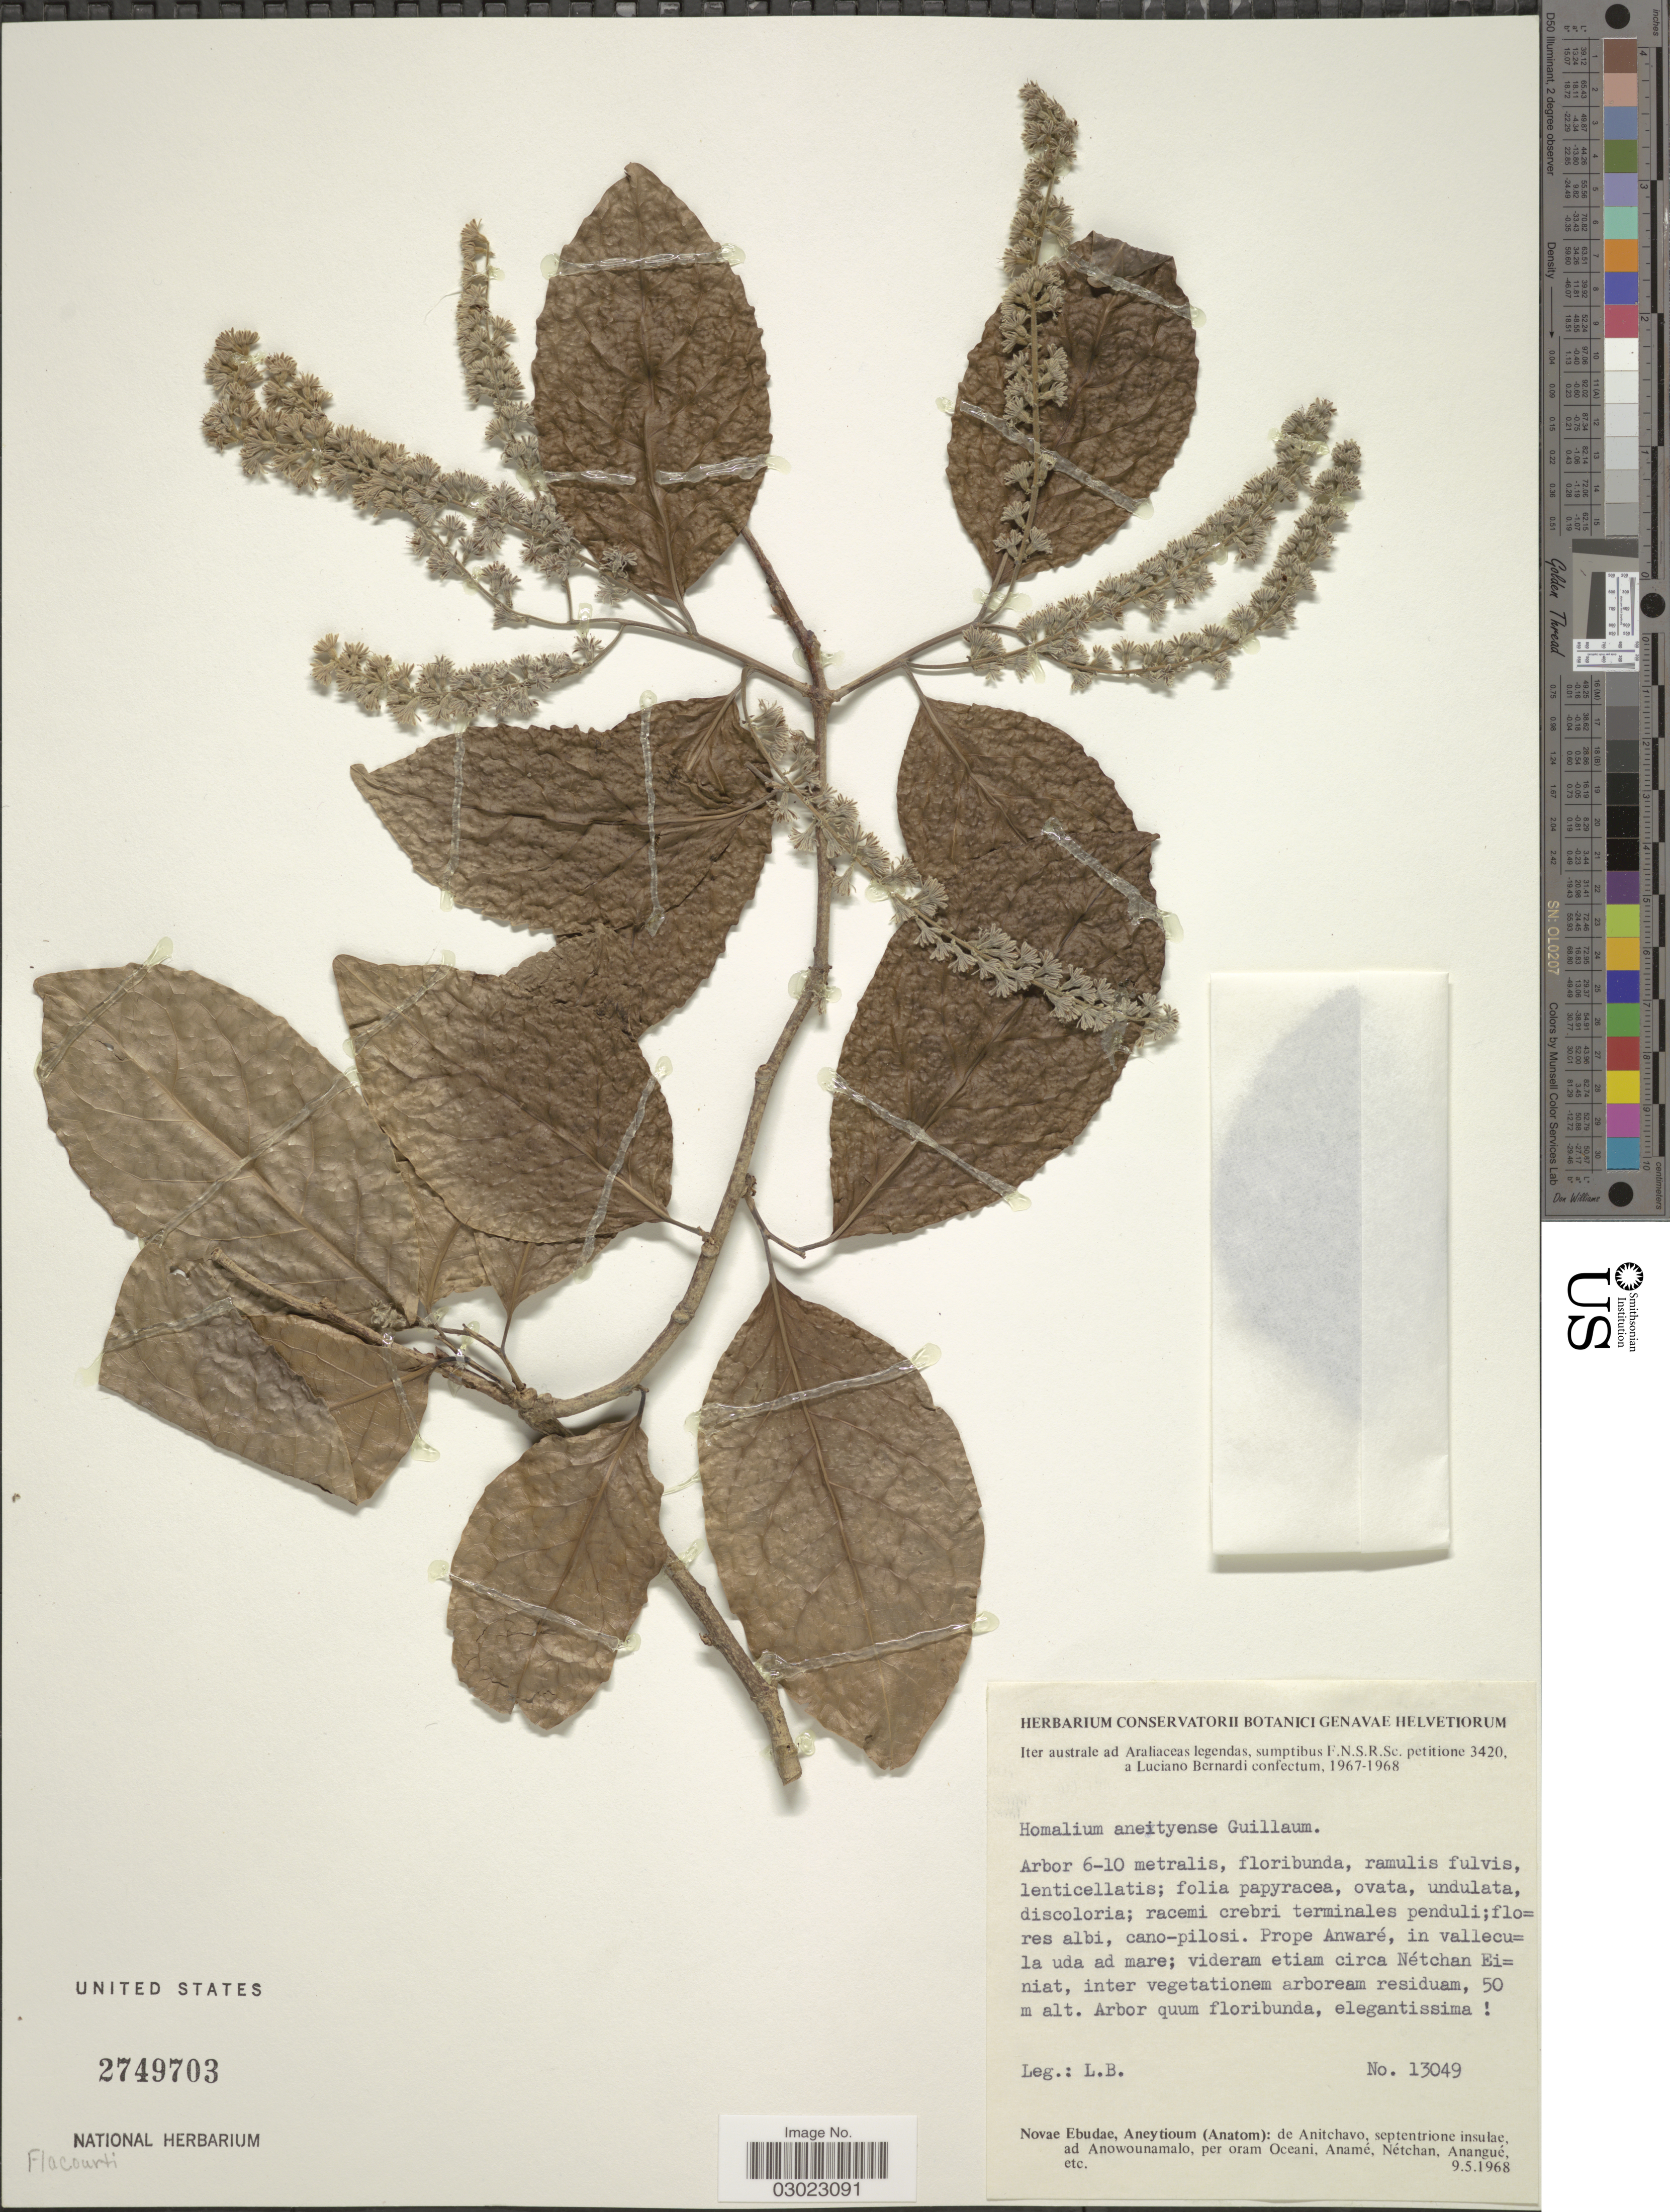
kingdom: Plantae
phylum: Tracheophyta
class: Magnoliopsida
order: Malpighiales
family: Salicaceae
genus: Homalium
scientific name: Homalium aneityense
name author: Guillaumin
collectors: L. Bernardi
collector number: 13049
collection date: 1968-05-09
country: Vanuatu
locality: Iter australe ad Araliaceas legendas [unsure placement] Novae Ebudae, Aneytioum (Anatoum): de Anitchavo, septentrione insulae, ad Anowounamalo, per oram Oceani, Anamé, Nétchan, Anangué, etc. Prope Anwaré, in vallecu= la uda ad mare; videram etiam circa Nétchan Ei=niat.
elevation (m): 50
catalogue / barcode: US 2749703